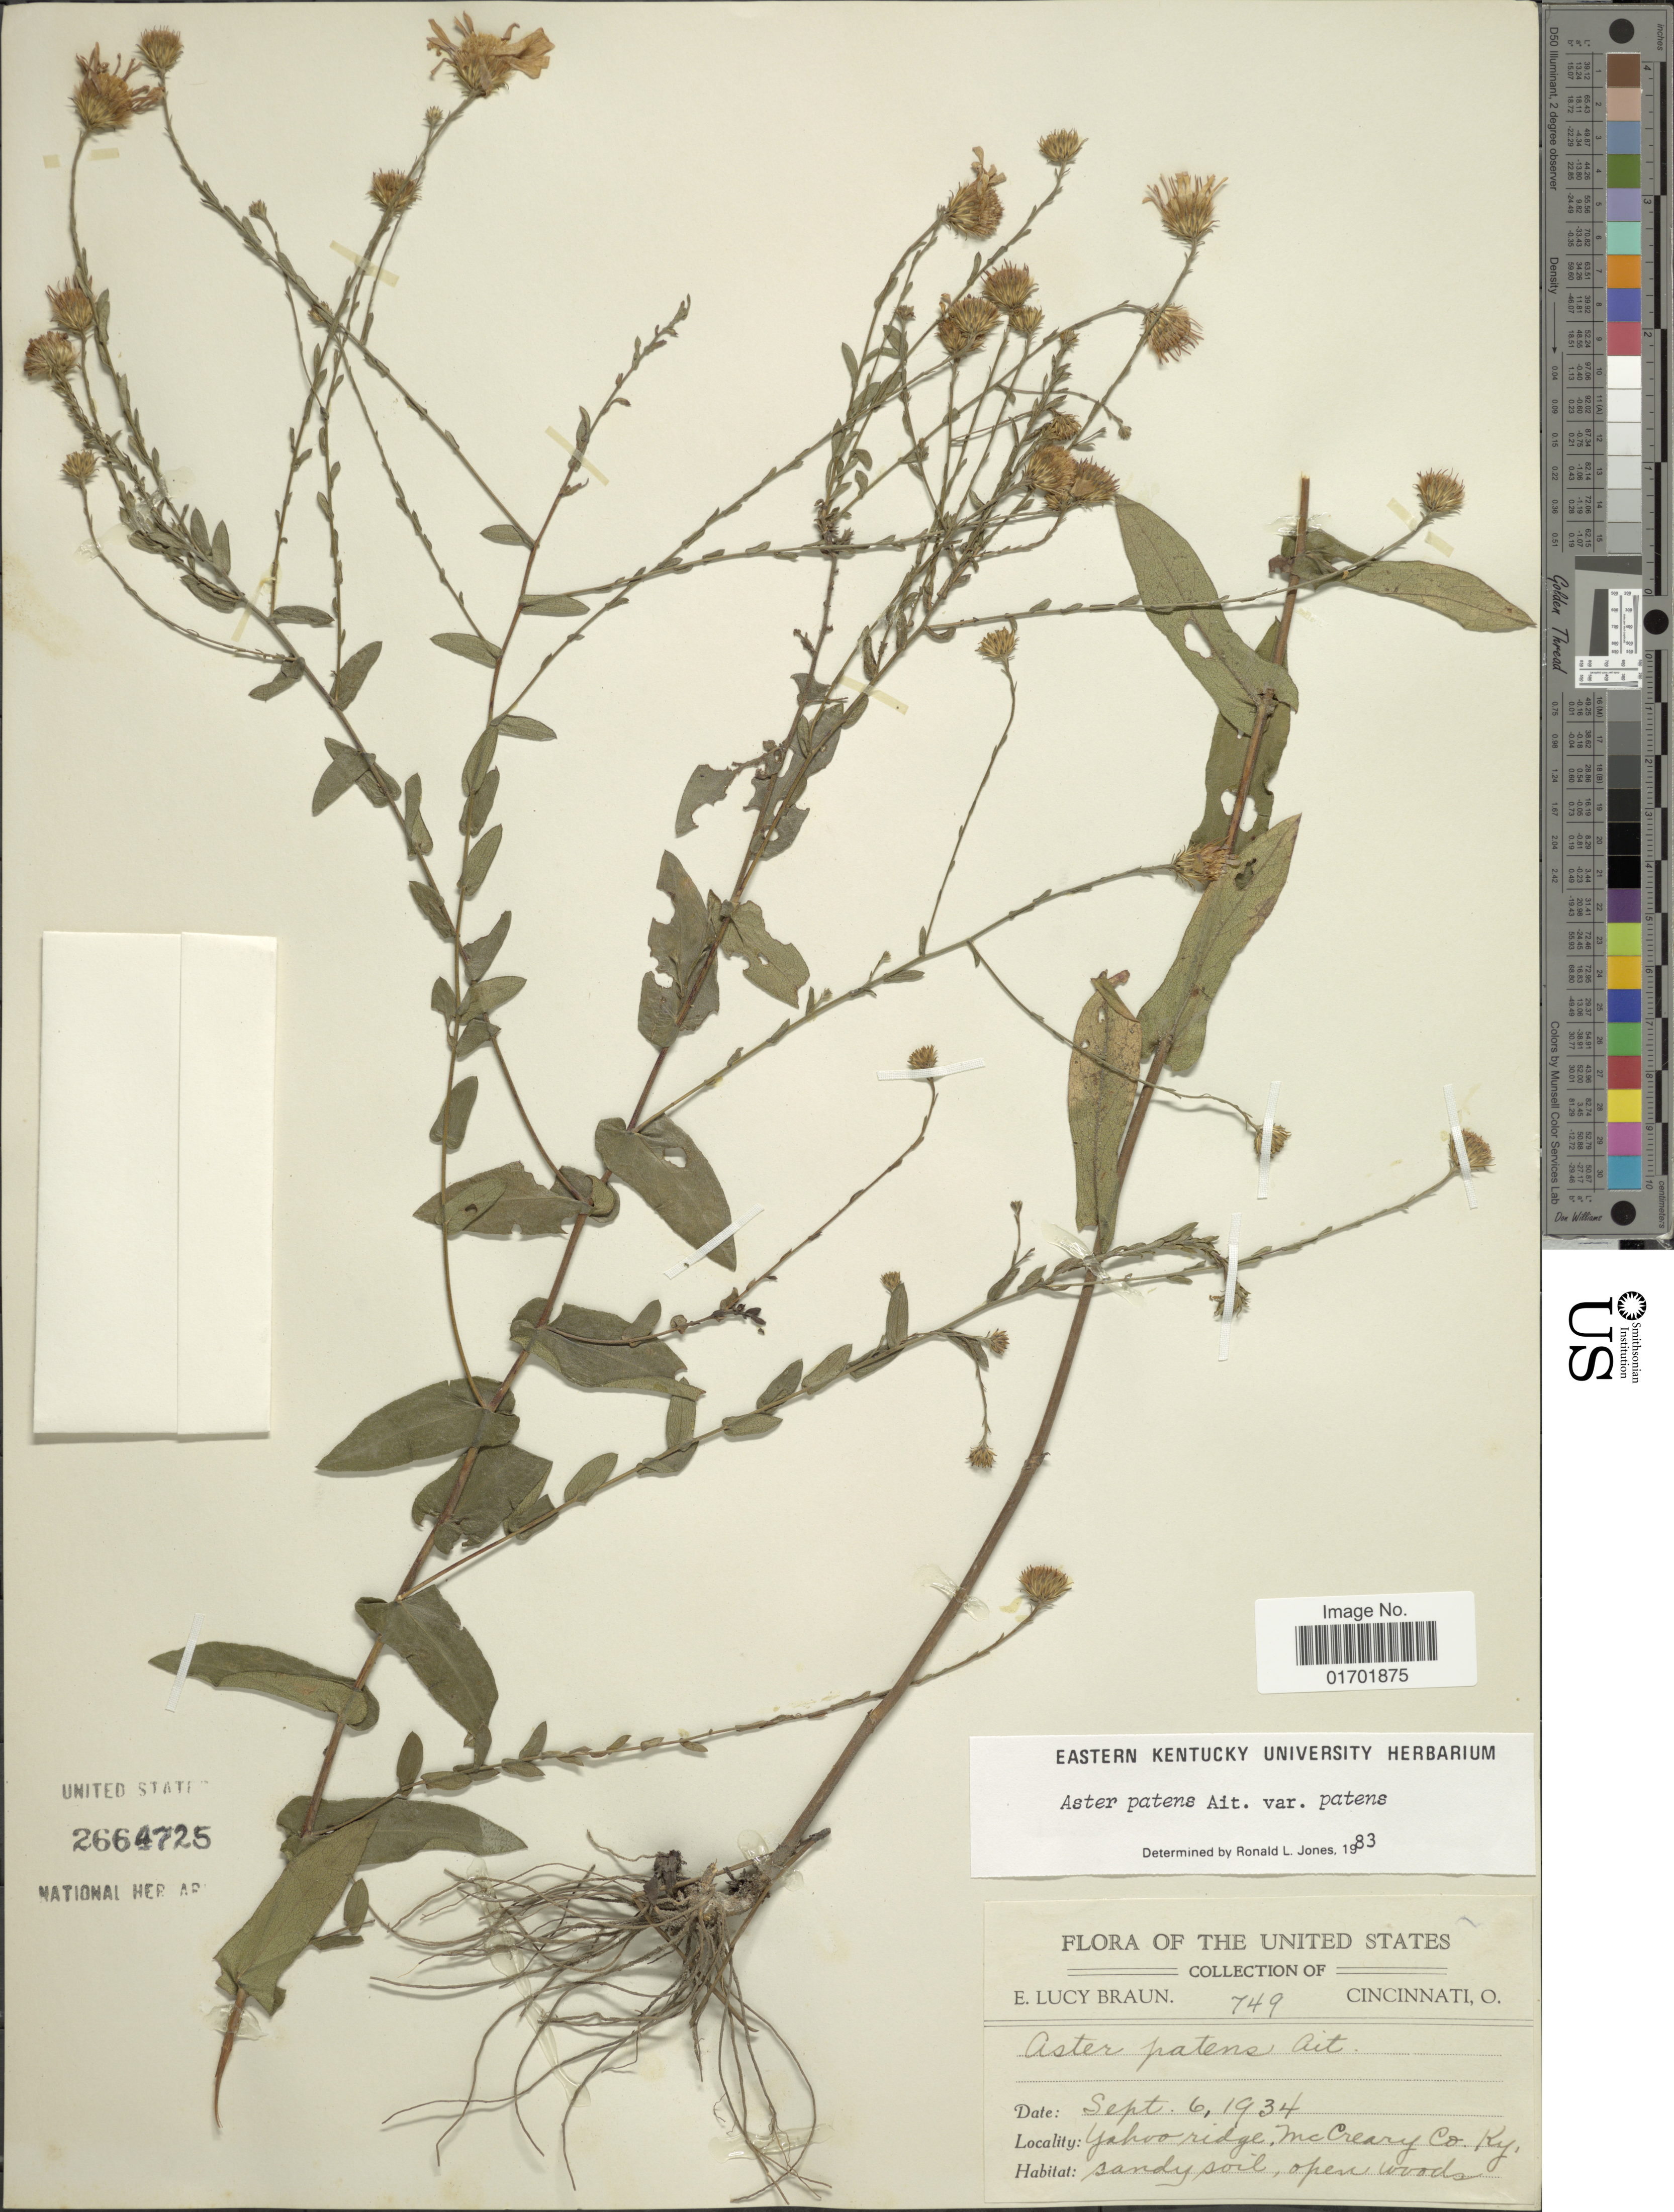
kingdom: Plantae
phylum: Tracheophyta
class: Magnoliopsida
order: Asterales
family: Asteraceae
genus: Symphyotrichum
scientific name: Symphyotrichum patens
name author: (Aiton) G.L. Nesom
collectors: E. L. Braun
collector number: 749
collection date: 1934-09-06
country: United States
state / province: Kentucky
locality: The United States, Yahoo ridge, McCreary Co.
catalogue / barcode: US 2664725